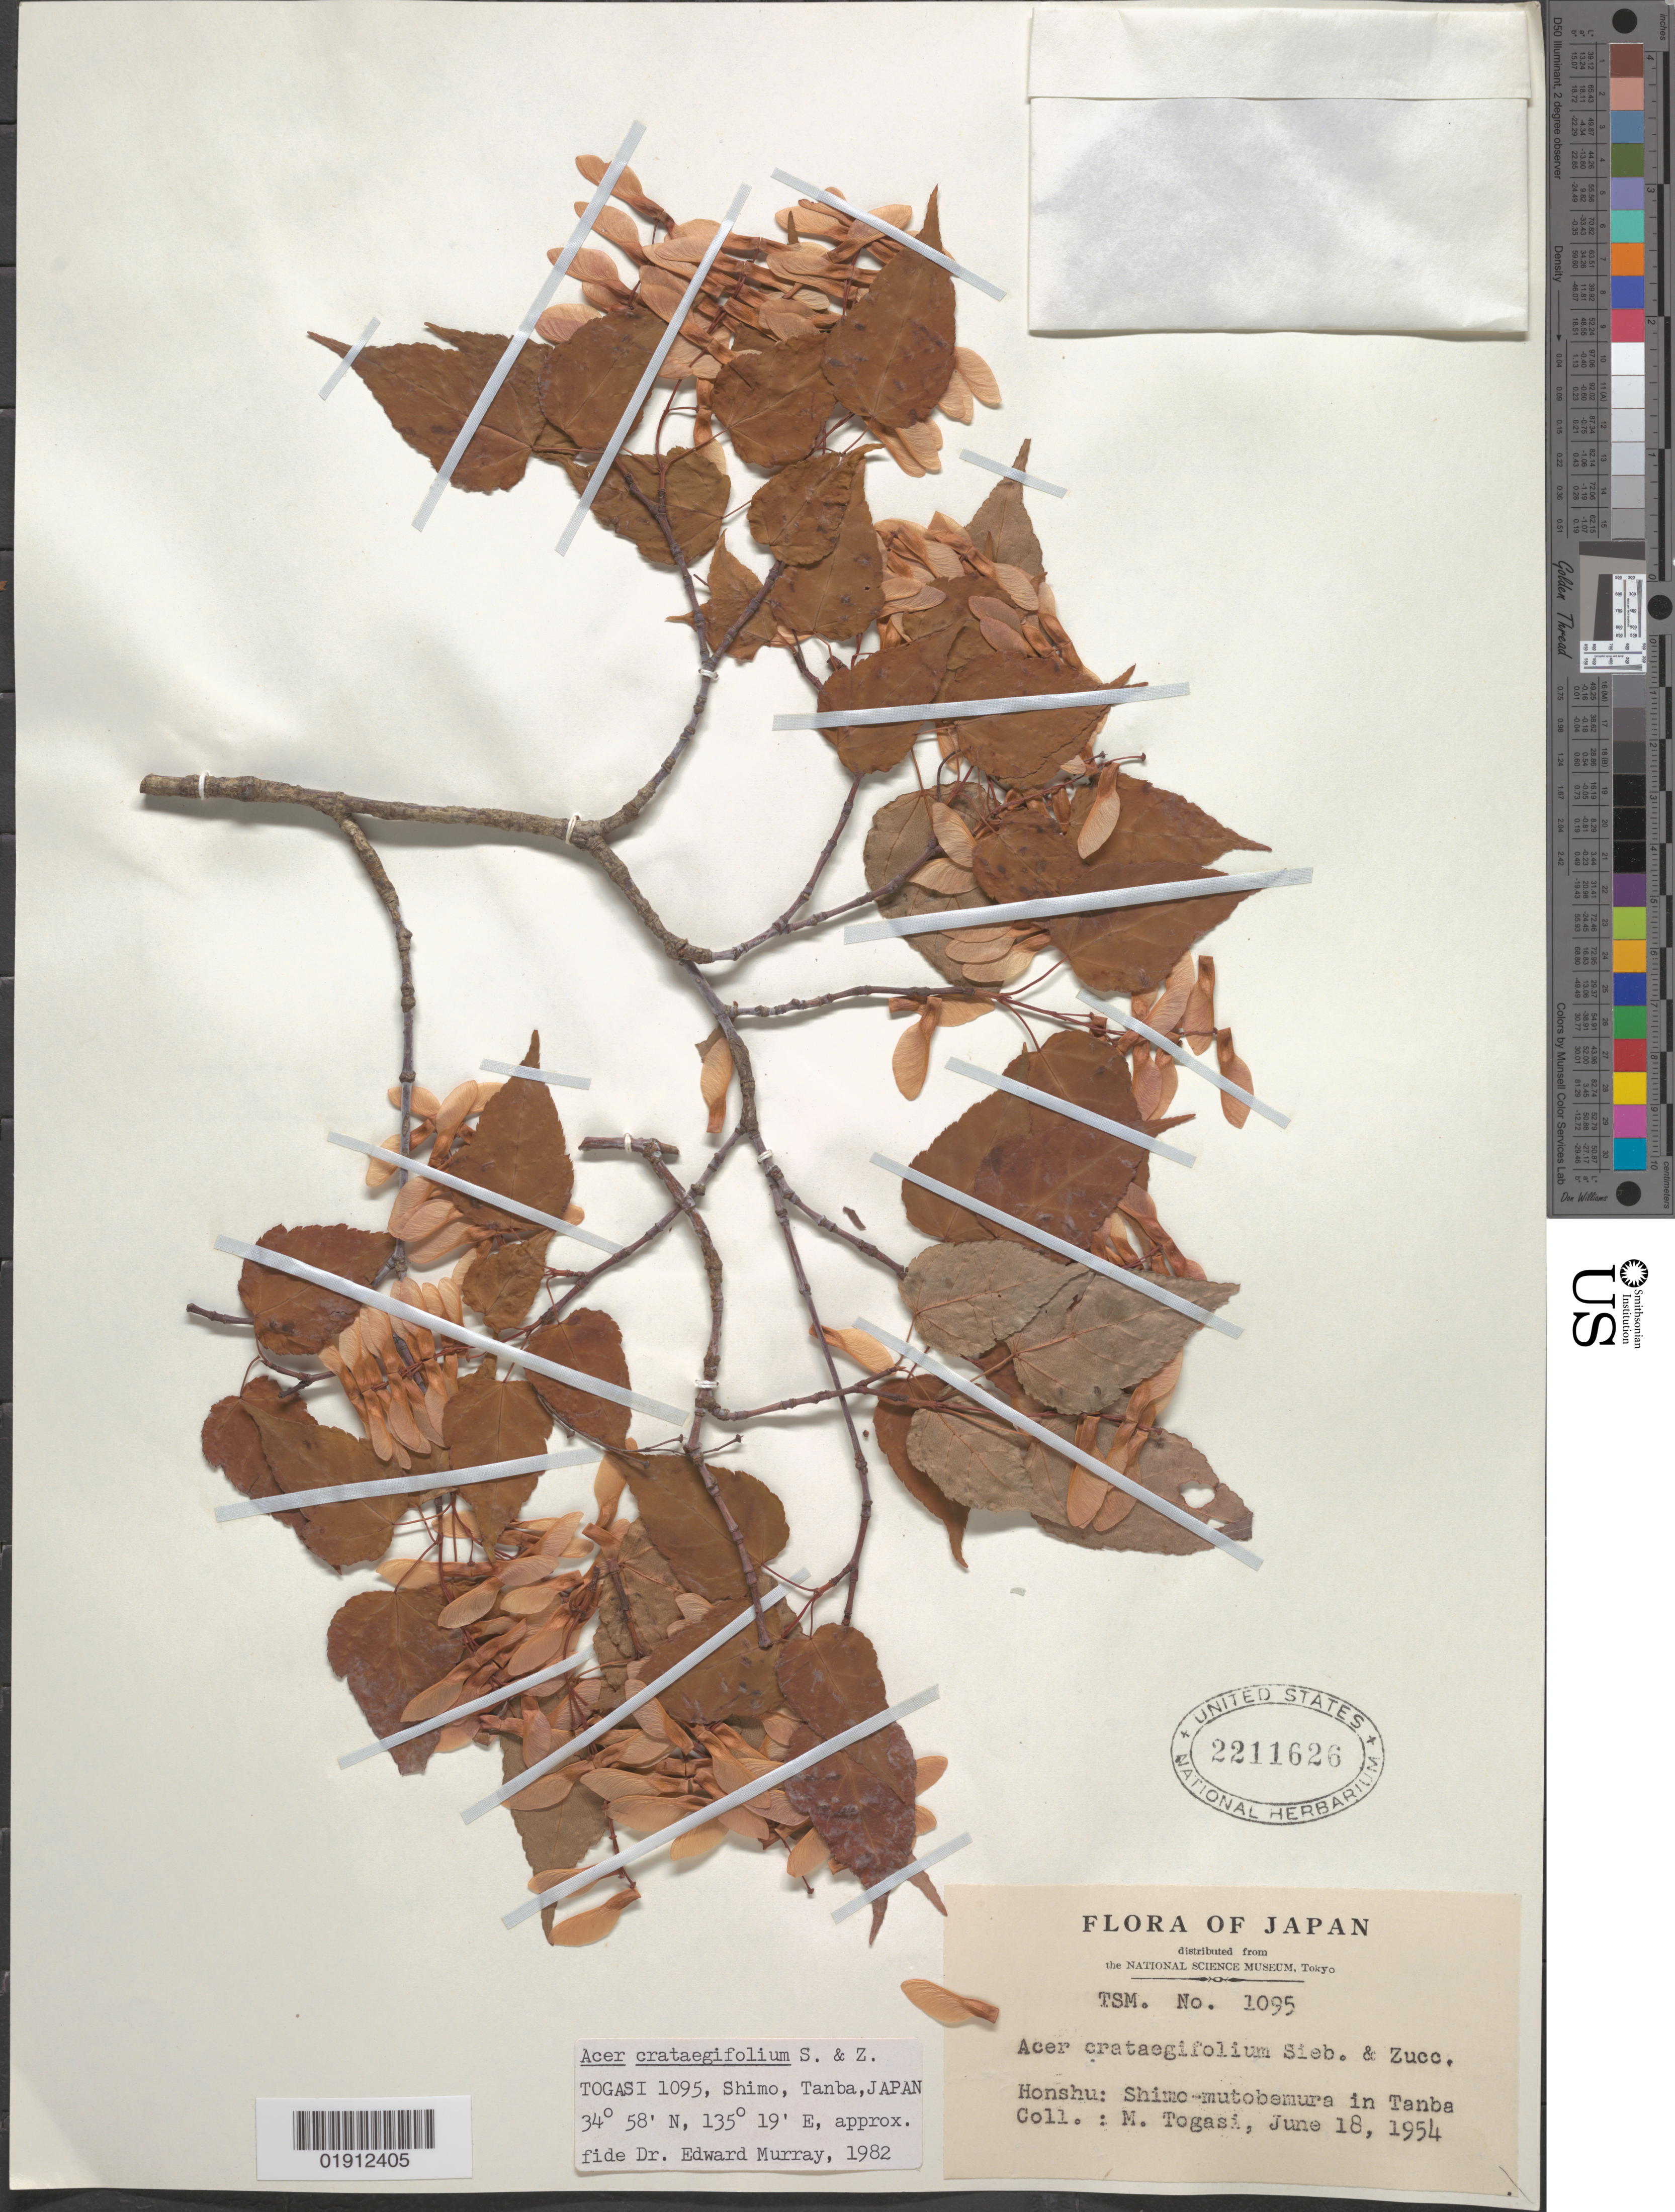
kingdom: Plantae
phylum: Tracheophyta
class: Magnoliopsida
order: Sapindales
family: Sapindaceae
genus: Acer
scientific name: Acer crataegifolium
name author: Siebold & Zucc.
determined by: Murray, Edward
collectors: M. Togasi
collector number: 1095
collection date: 1954-06-18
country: Japan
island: Honshu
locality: Honshu: Shimo-mutobemura in Tanba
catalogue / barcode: US 2211626